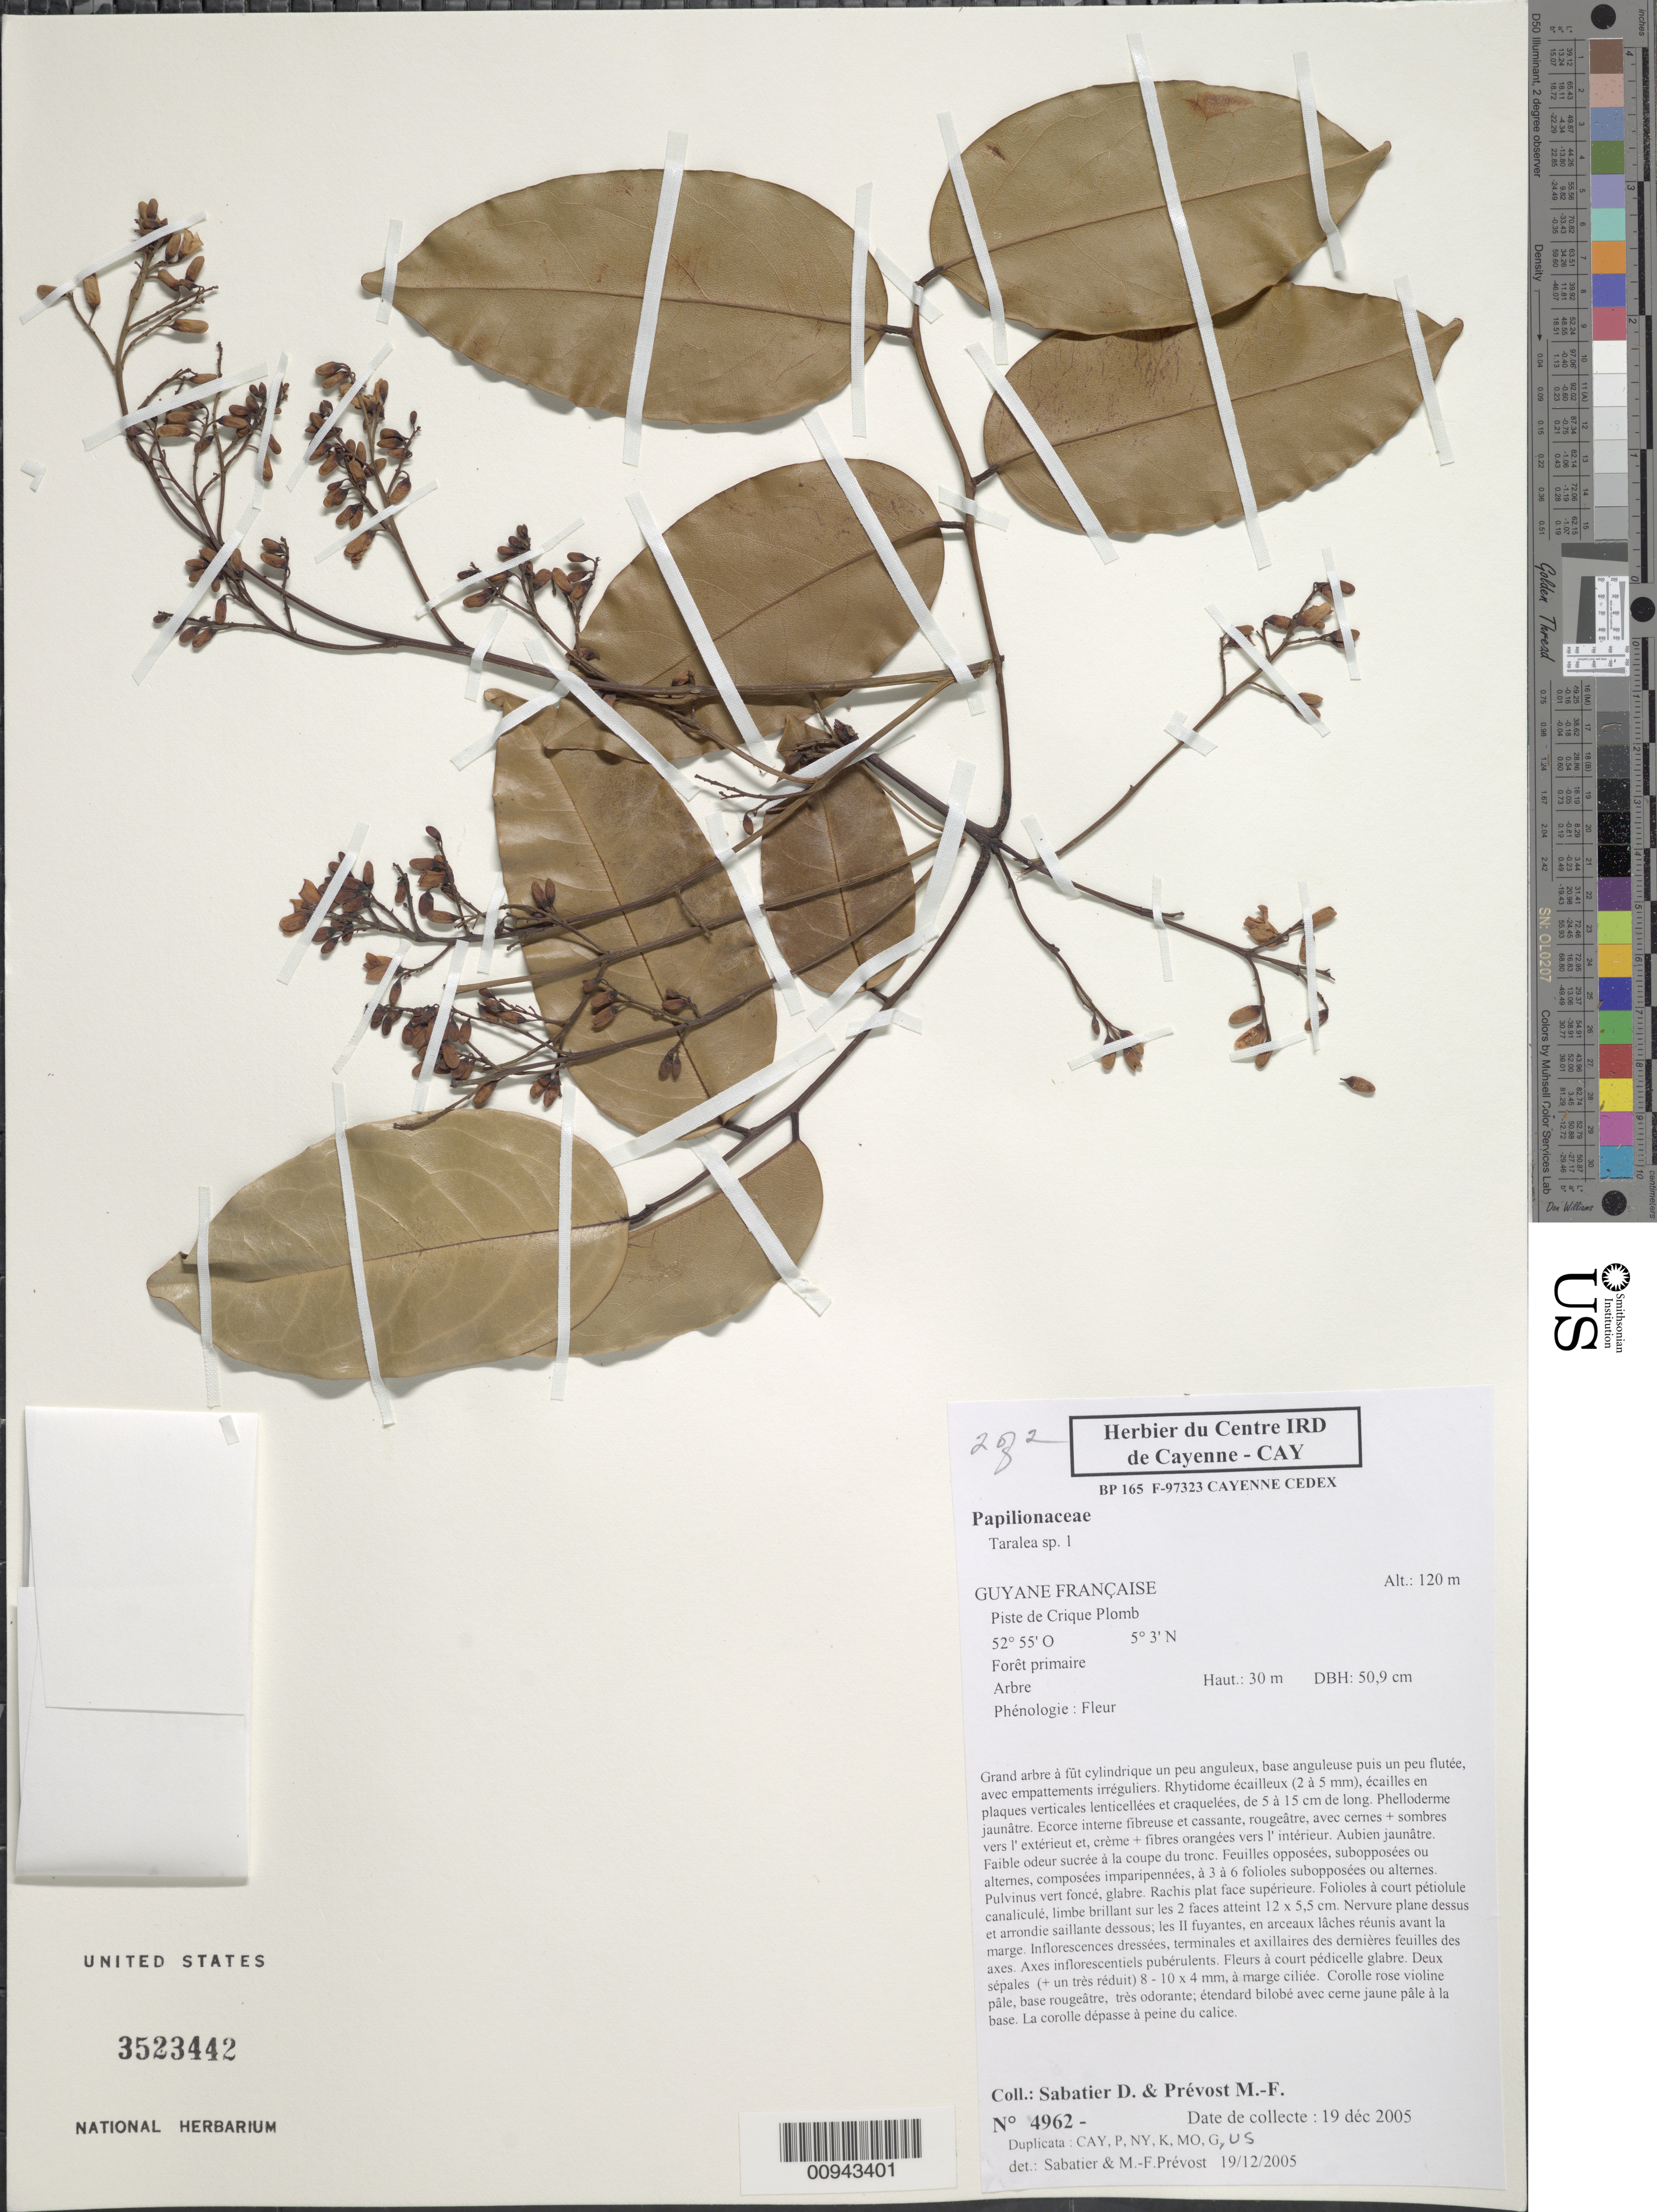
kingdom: Plantae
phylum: Tracheophyta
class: Magnoliopsida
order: Fabales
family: Fabaceae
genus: Taralea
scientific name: Taralea sp.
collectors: D. Sabatier & M.-F. Prévost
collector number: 4962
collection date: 2005-12-19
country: French Guiana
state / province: Cayenne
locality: BP 165 F-97323 Cayenn Cedex, Guyane Francaise, Piste de Crique Plomb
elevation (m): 120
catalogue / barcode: US 3523442